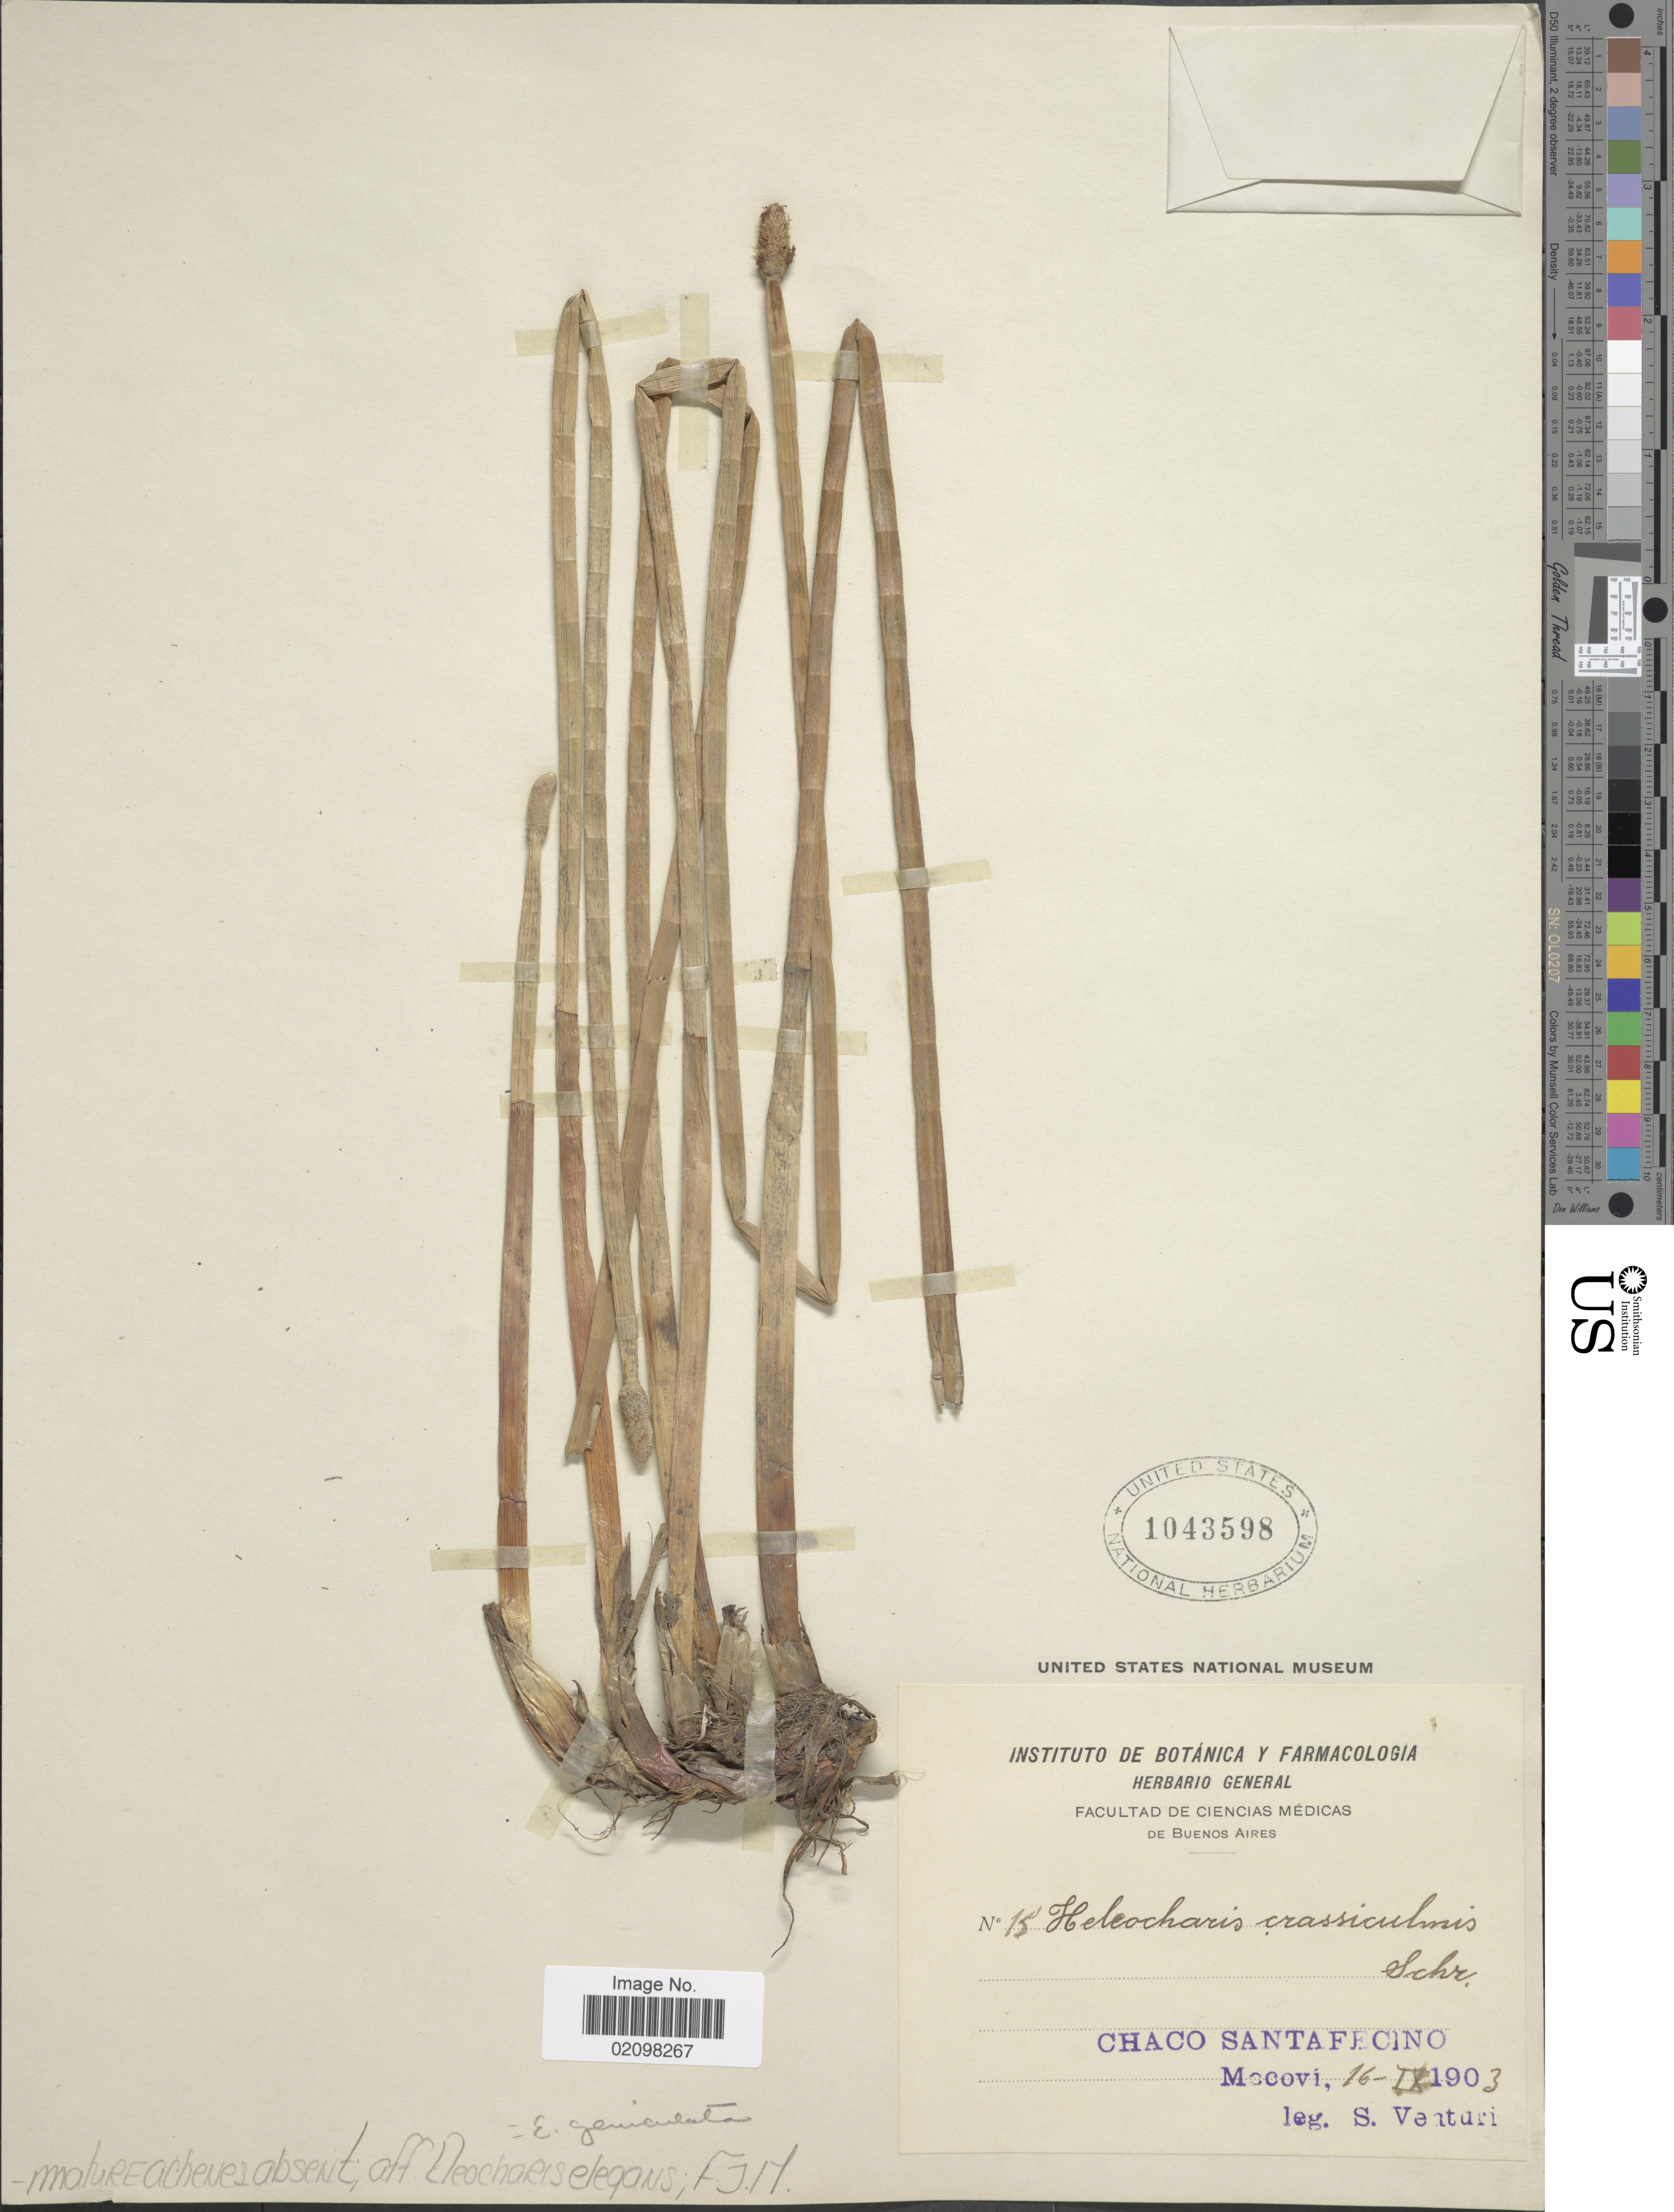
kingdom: Plantae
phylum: Tracheophyta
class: Liliopsida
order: Poales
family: Cyperaceae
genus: Eleocharis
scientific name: Eleocharis elegans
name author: (Kunth) Roem. & Schult.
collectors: S. Venturi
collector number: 15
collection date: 1903-09-16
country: Argentina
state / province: Chaco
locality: Chaco Santafecino, Mocoví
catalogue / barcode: US 1043598